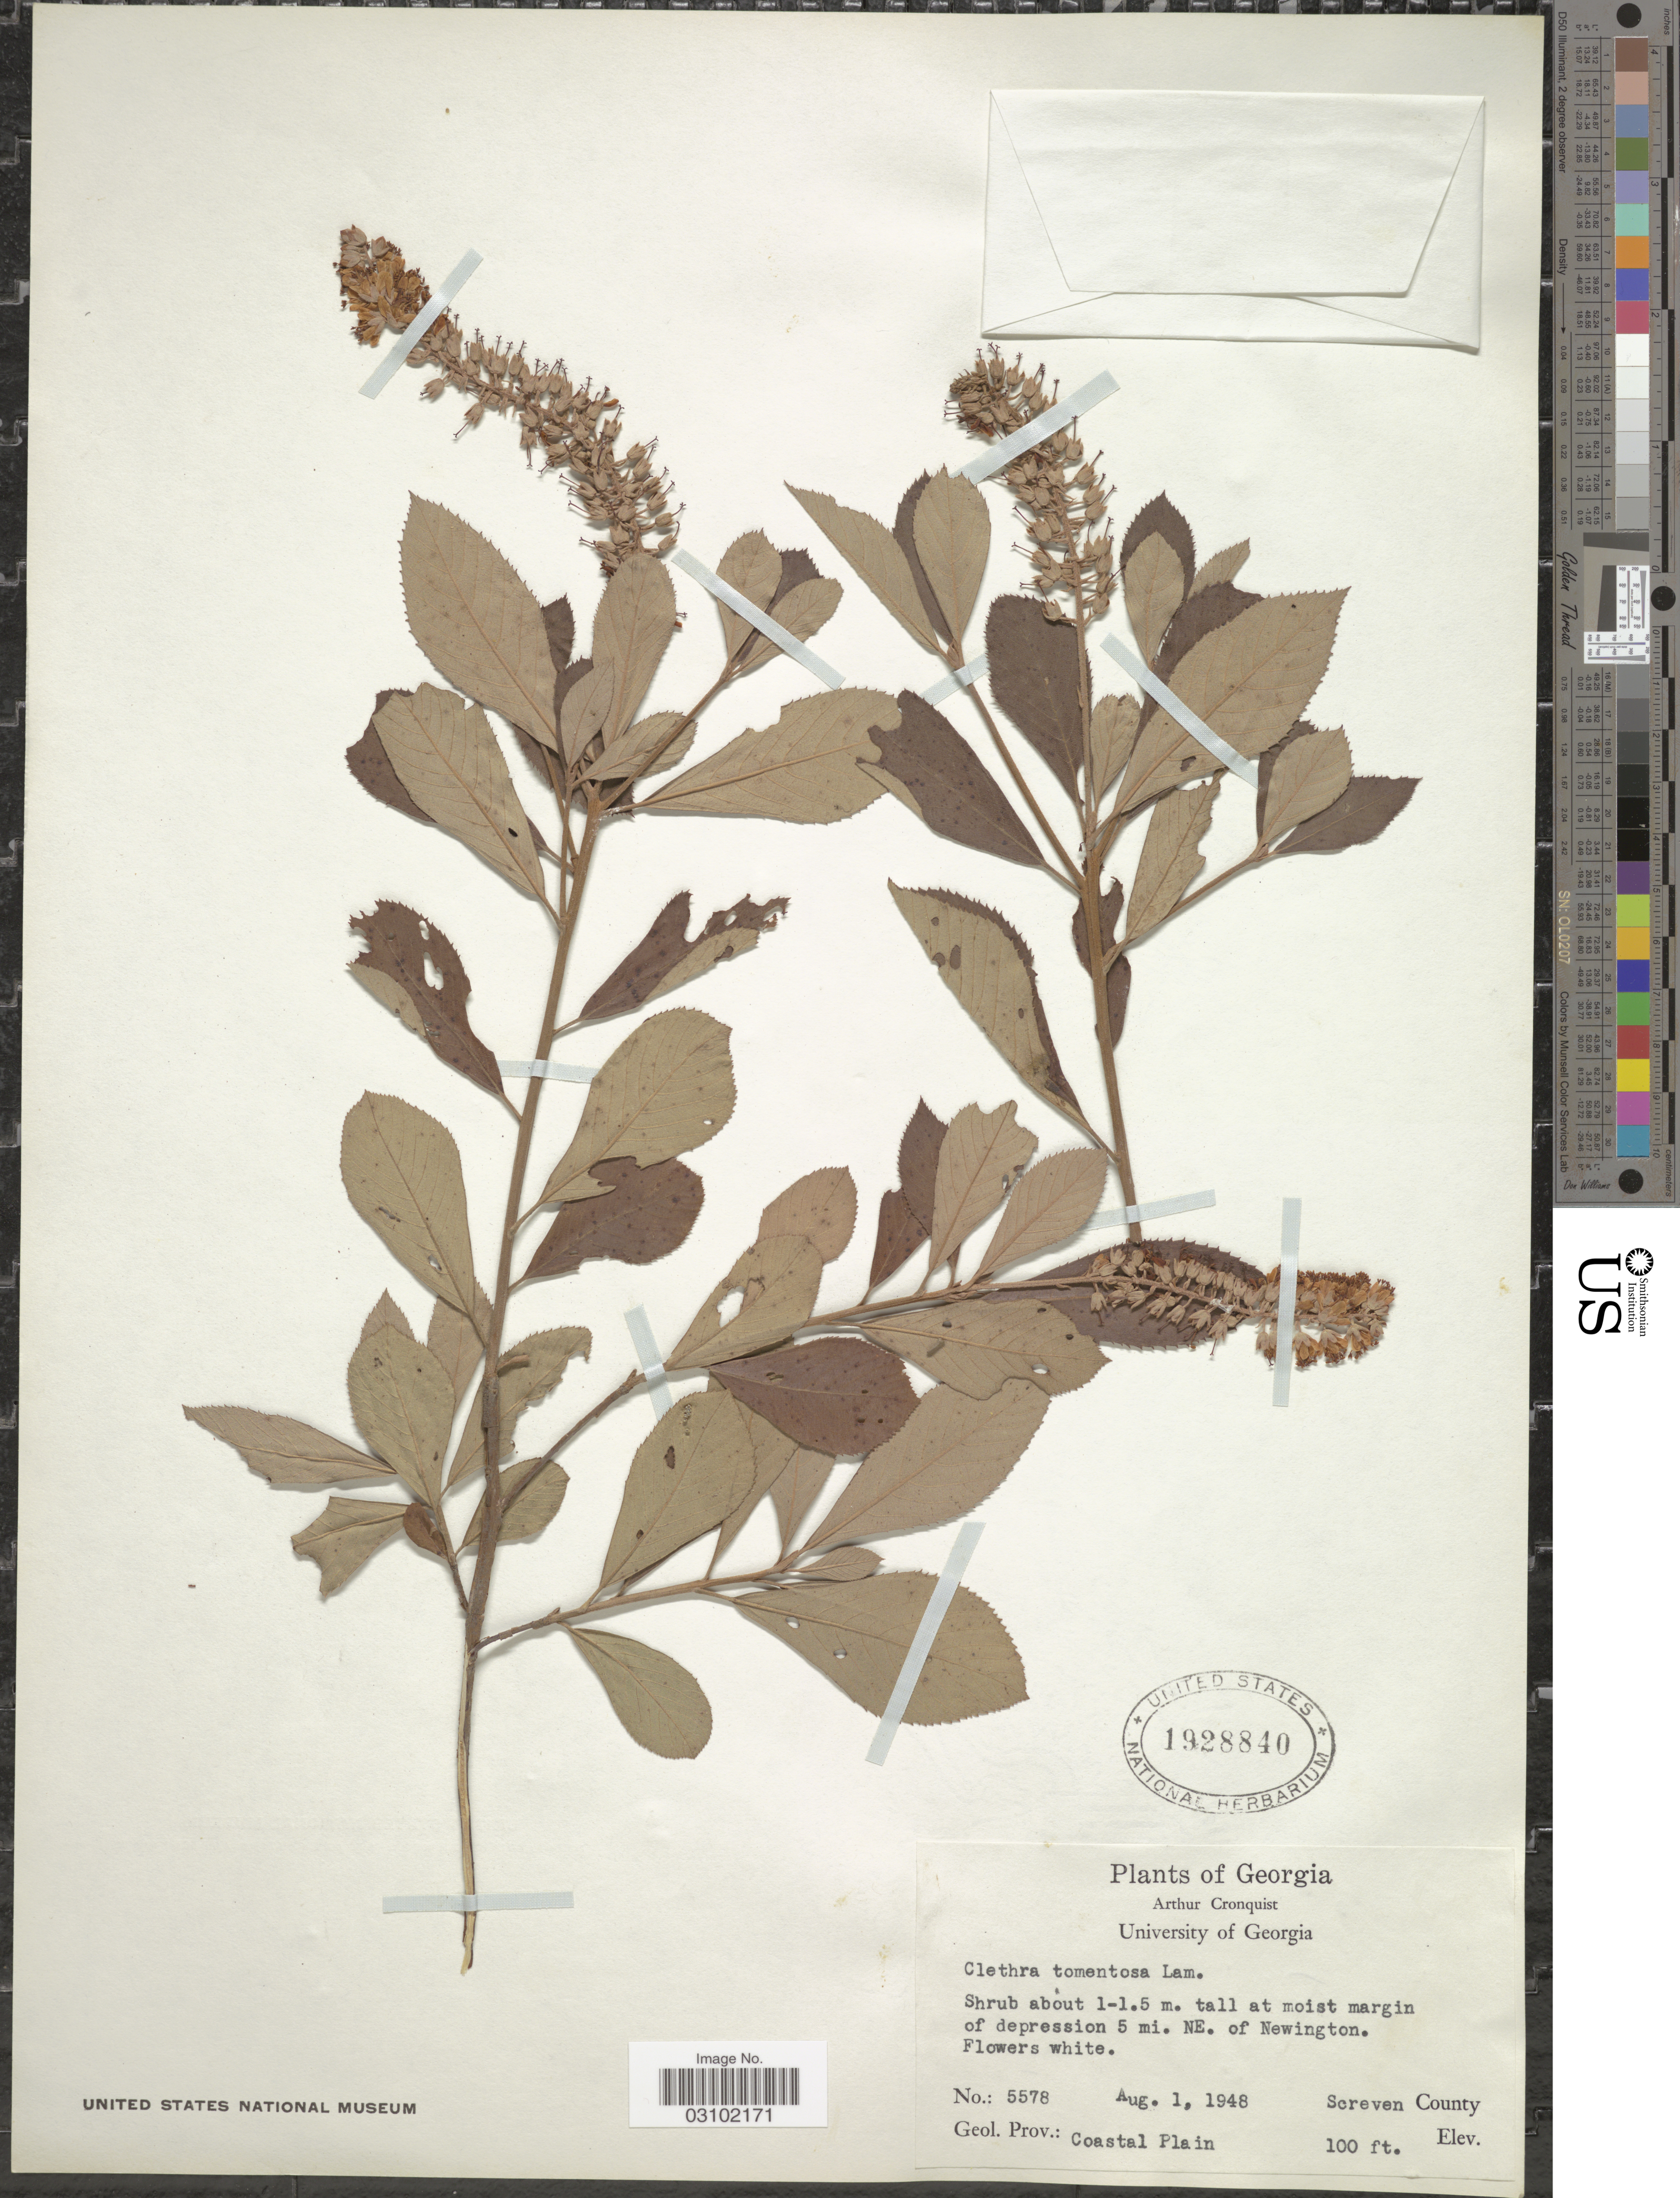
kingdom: Plantae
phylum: Tracheophyta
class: Magnoliopsida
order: Ericales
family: Clethraceae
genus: Clethra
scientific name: Clethra alnifolia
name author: L.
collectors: A. J. Cronquist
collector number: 5578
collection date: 1948-08-01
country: United States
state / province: Georgia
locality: At moist margin of depression 5 mi. NE. of Newington, Screven County.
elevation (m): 30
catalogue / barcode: US 1928840